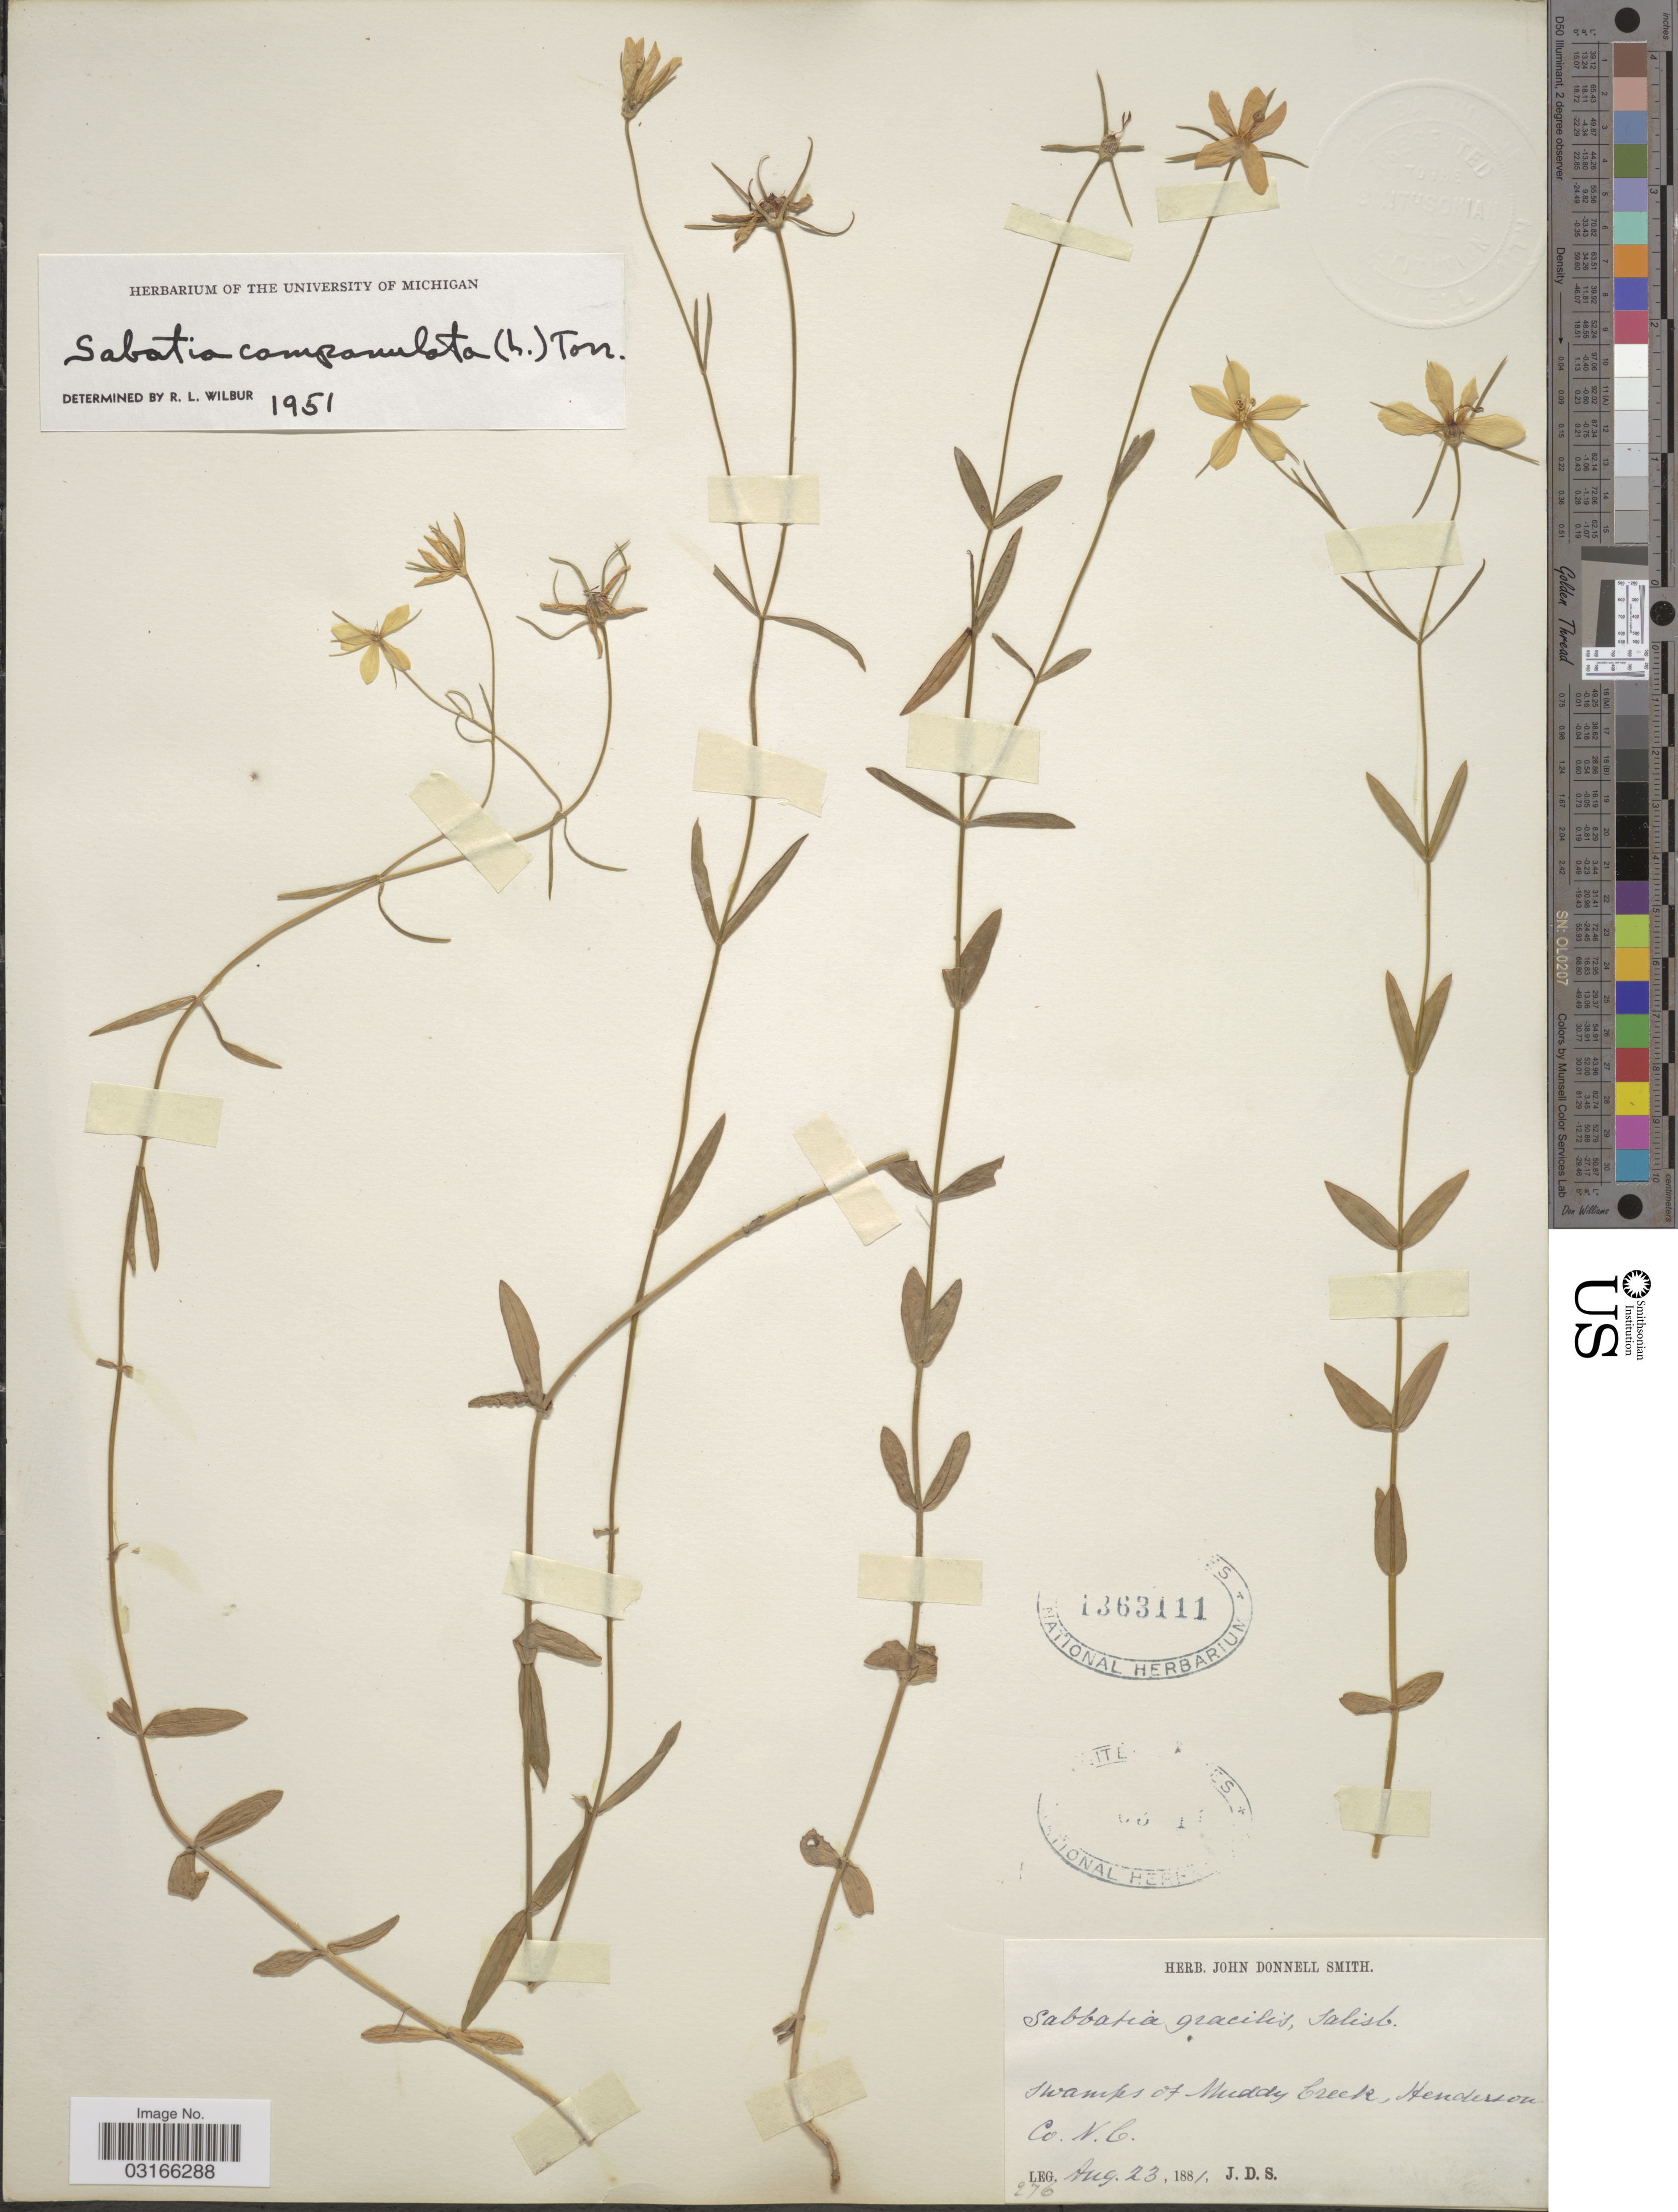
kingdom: Plantae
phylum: Tracheophyta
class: Magnoliopsida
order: Gentianales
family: Gentianaceae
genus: Sabatia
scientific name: Sabatia campanulata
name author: (L.) Torr.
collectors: J. Donnell Smith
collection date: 1881-08-23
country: United States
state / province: North Carolina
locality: Swamps of Muddy Creek, Henderson Co. N.C.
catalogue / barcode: US 1363111